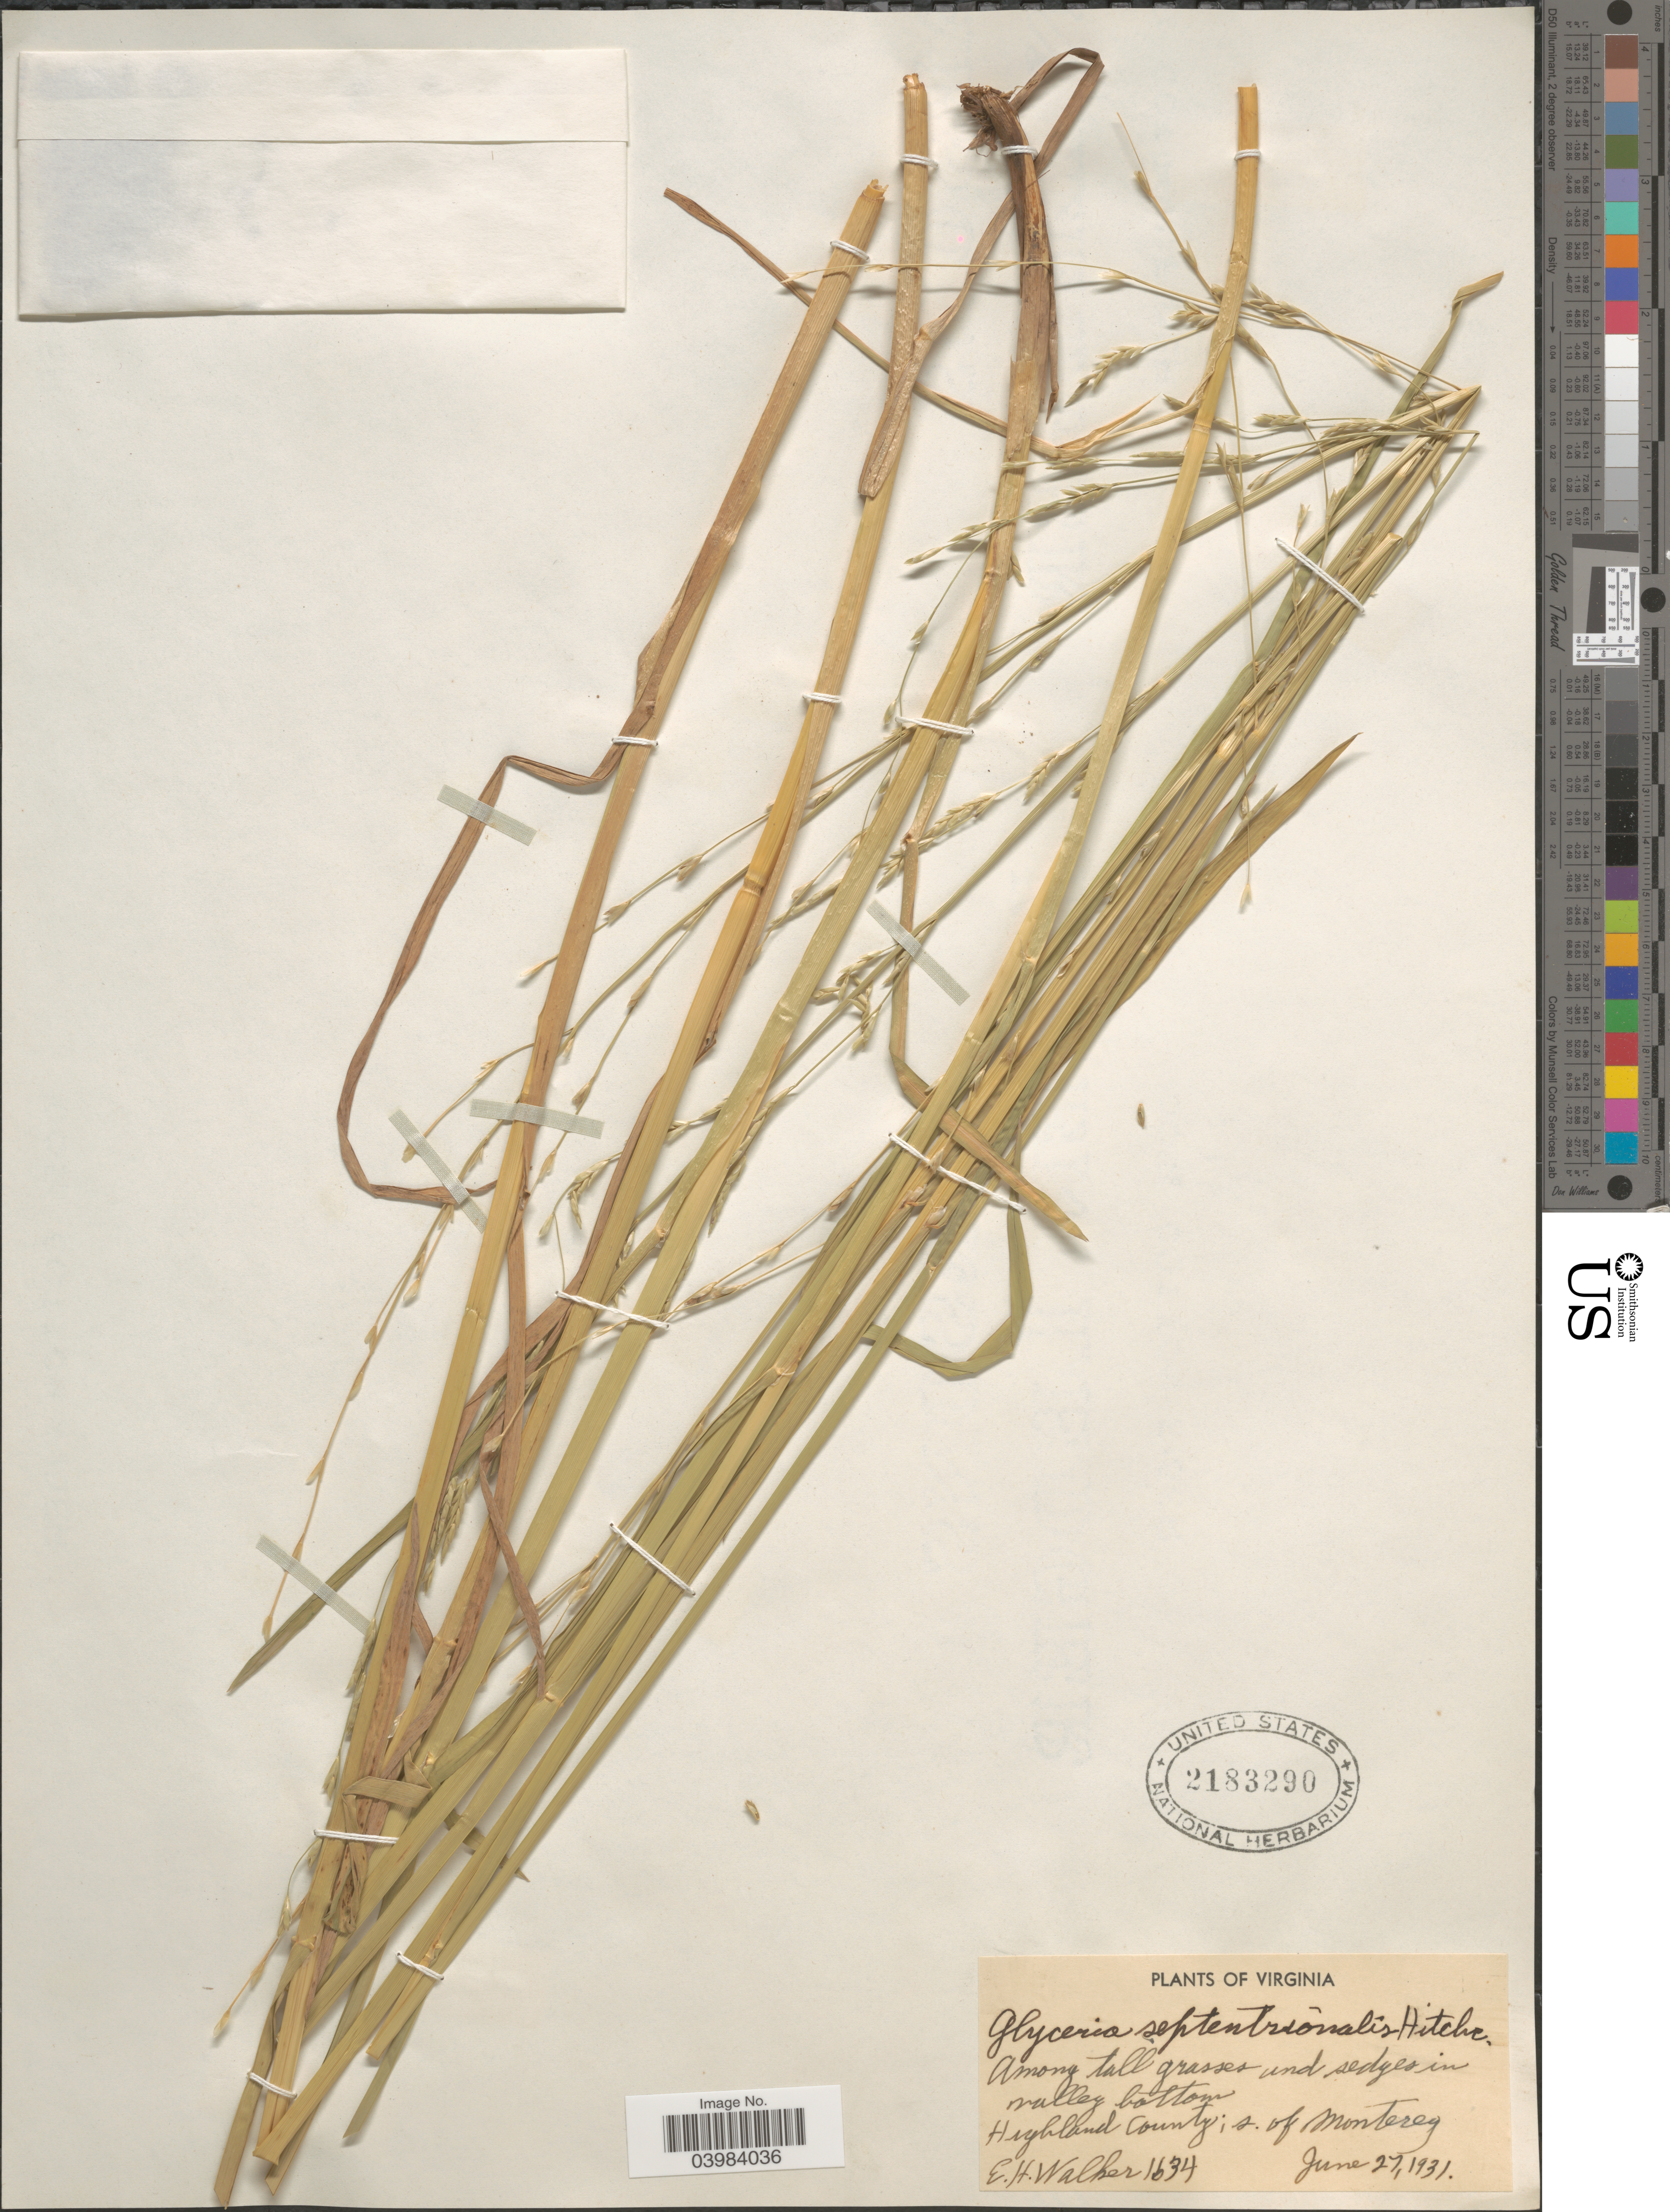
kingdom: Plantae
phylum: Tracheophyta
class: Liliopsida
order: Poales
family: Poaceae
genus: Glyceria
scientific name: Glyceria septentrionalis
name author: Hitchc.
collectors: E. H. Walker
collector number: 1634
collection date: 1931-06-27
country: United States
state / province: Virginia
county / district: Highland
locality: Among tall grasses and sedges in valley bottom. S of Monterey.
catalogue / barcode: US 2183290